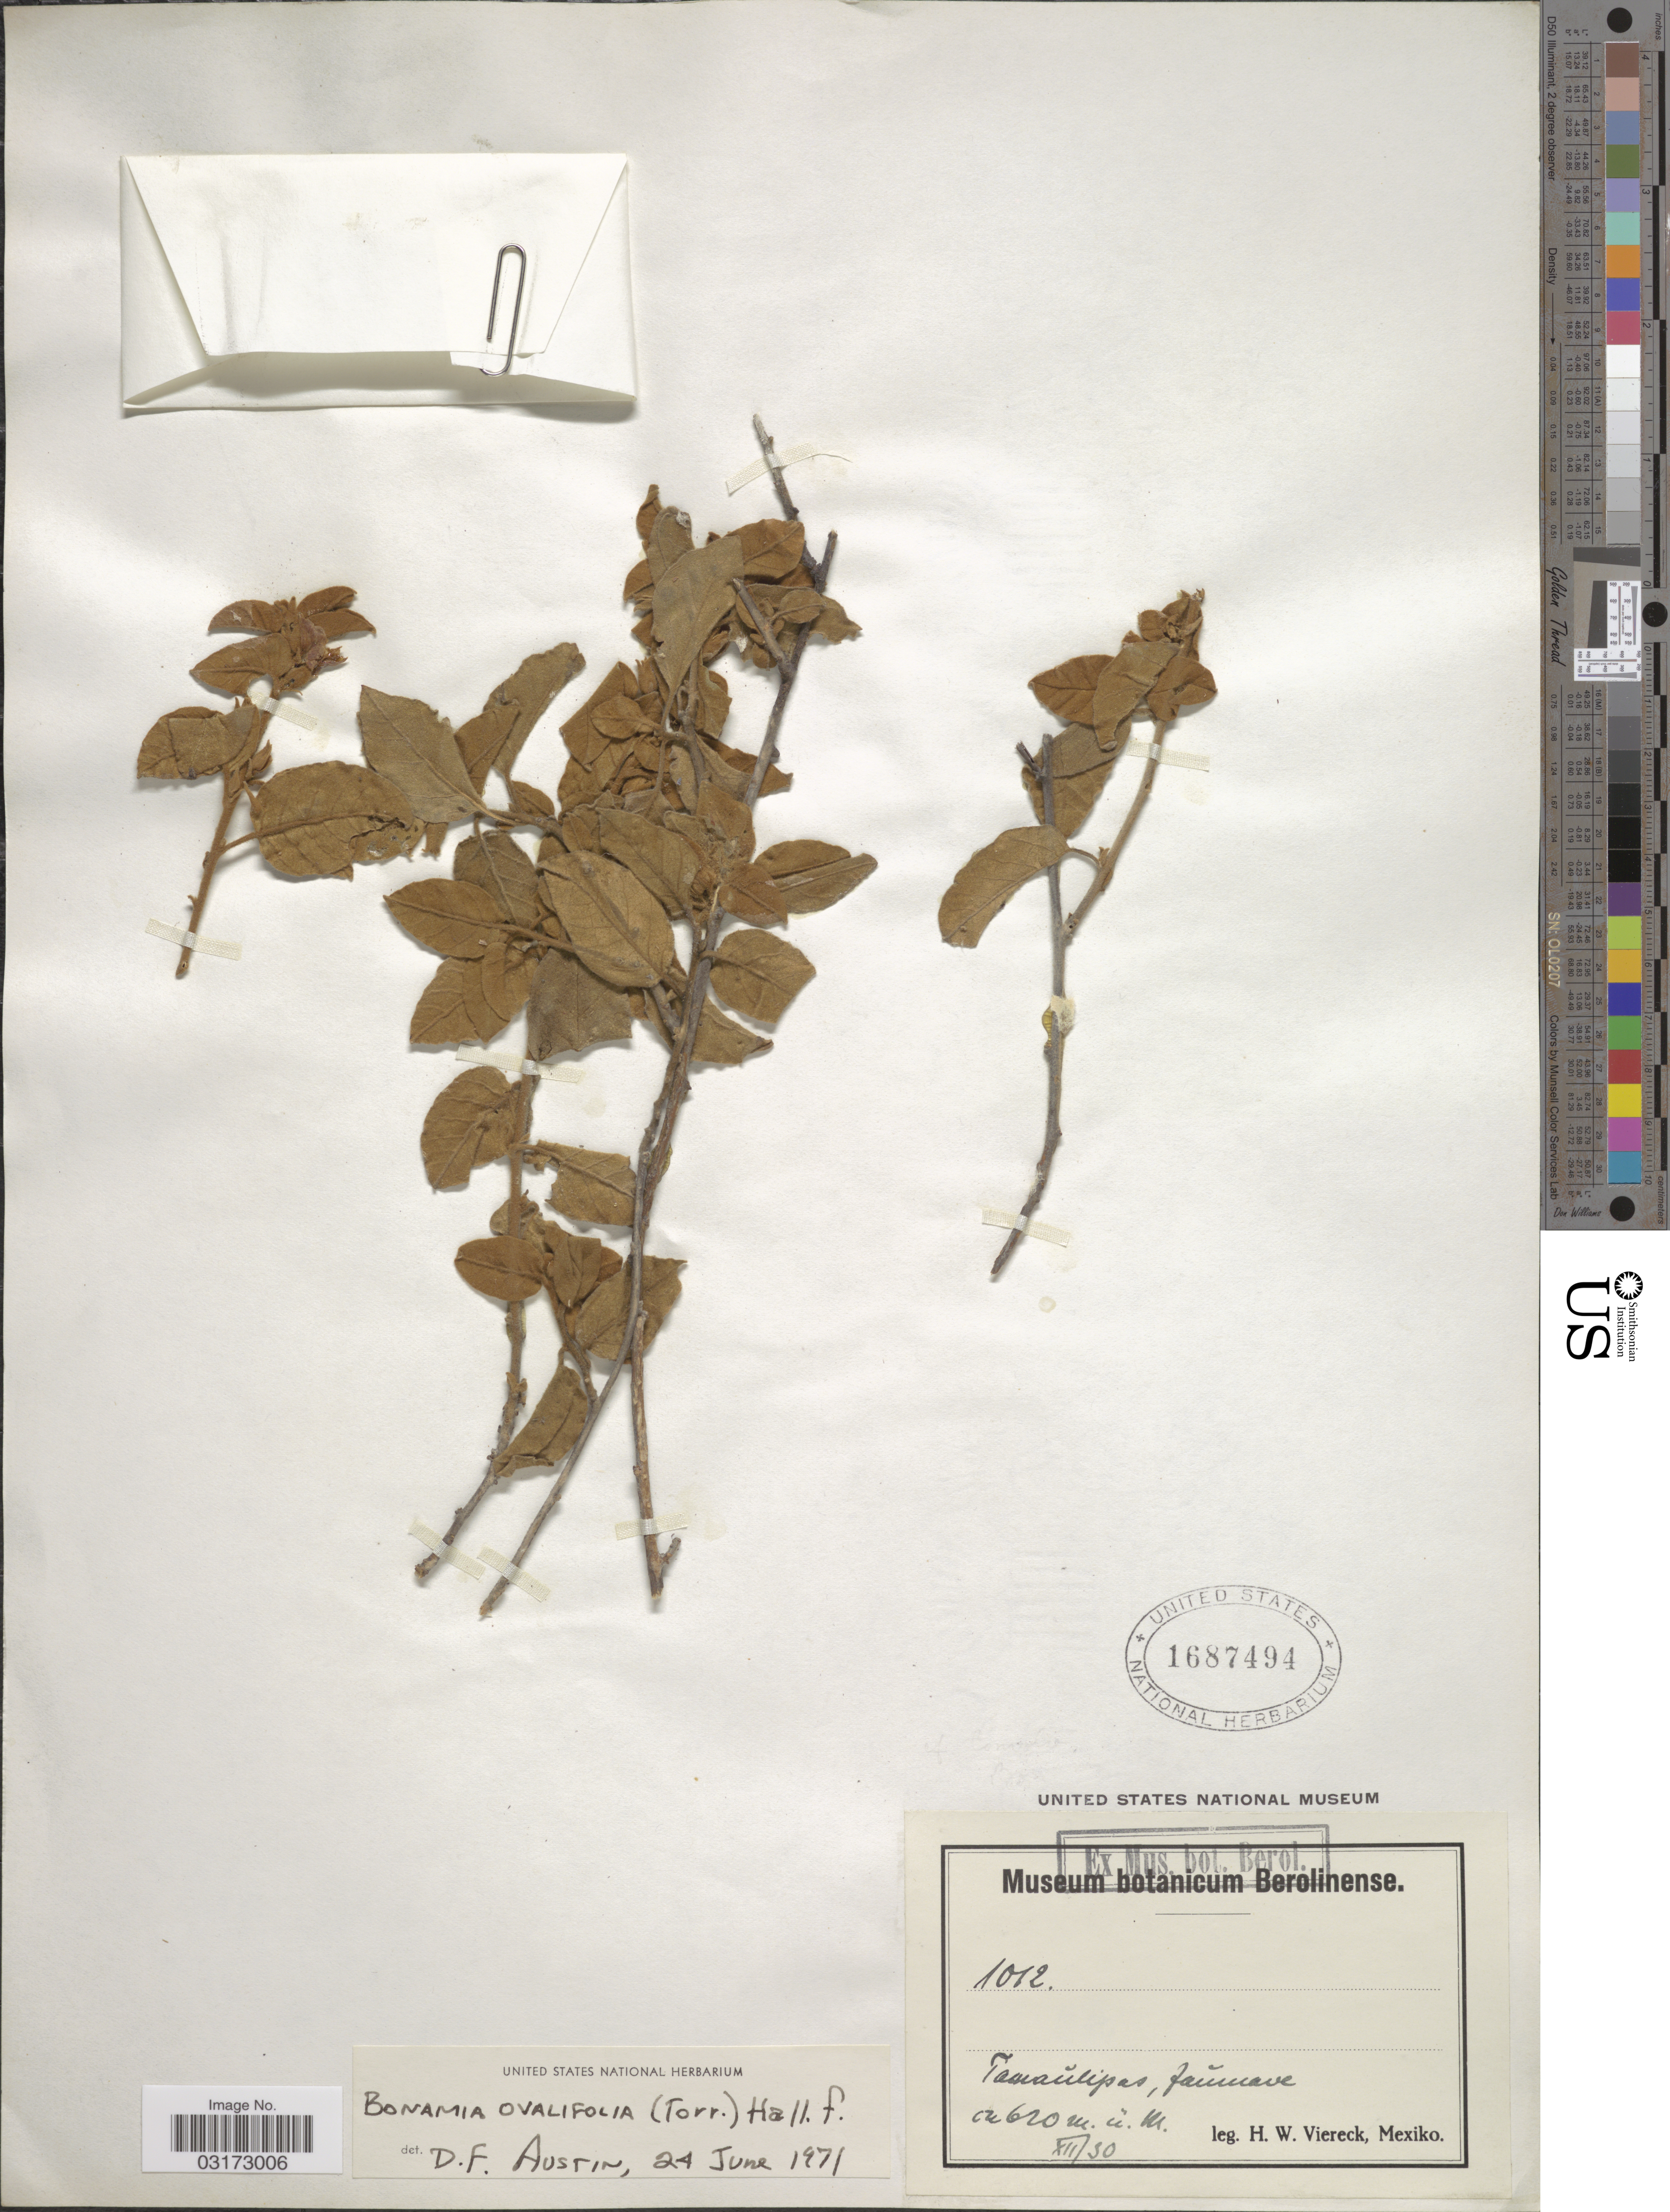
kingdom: Plantae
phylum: Tracheophyta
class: Magnoliopsida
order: Solanales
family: Convolvulaceae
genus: Bonamia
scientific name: Bonamia ovalifolia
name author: (Torr.) Hallier f.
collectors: H. W. Viereck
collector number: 1012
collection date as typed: Transcribed d/m/y: /12/30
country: Mexico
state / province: Tamaulipas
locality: Tamaulipas, Jaumave.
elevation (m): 620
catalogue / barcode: US 1687494